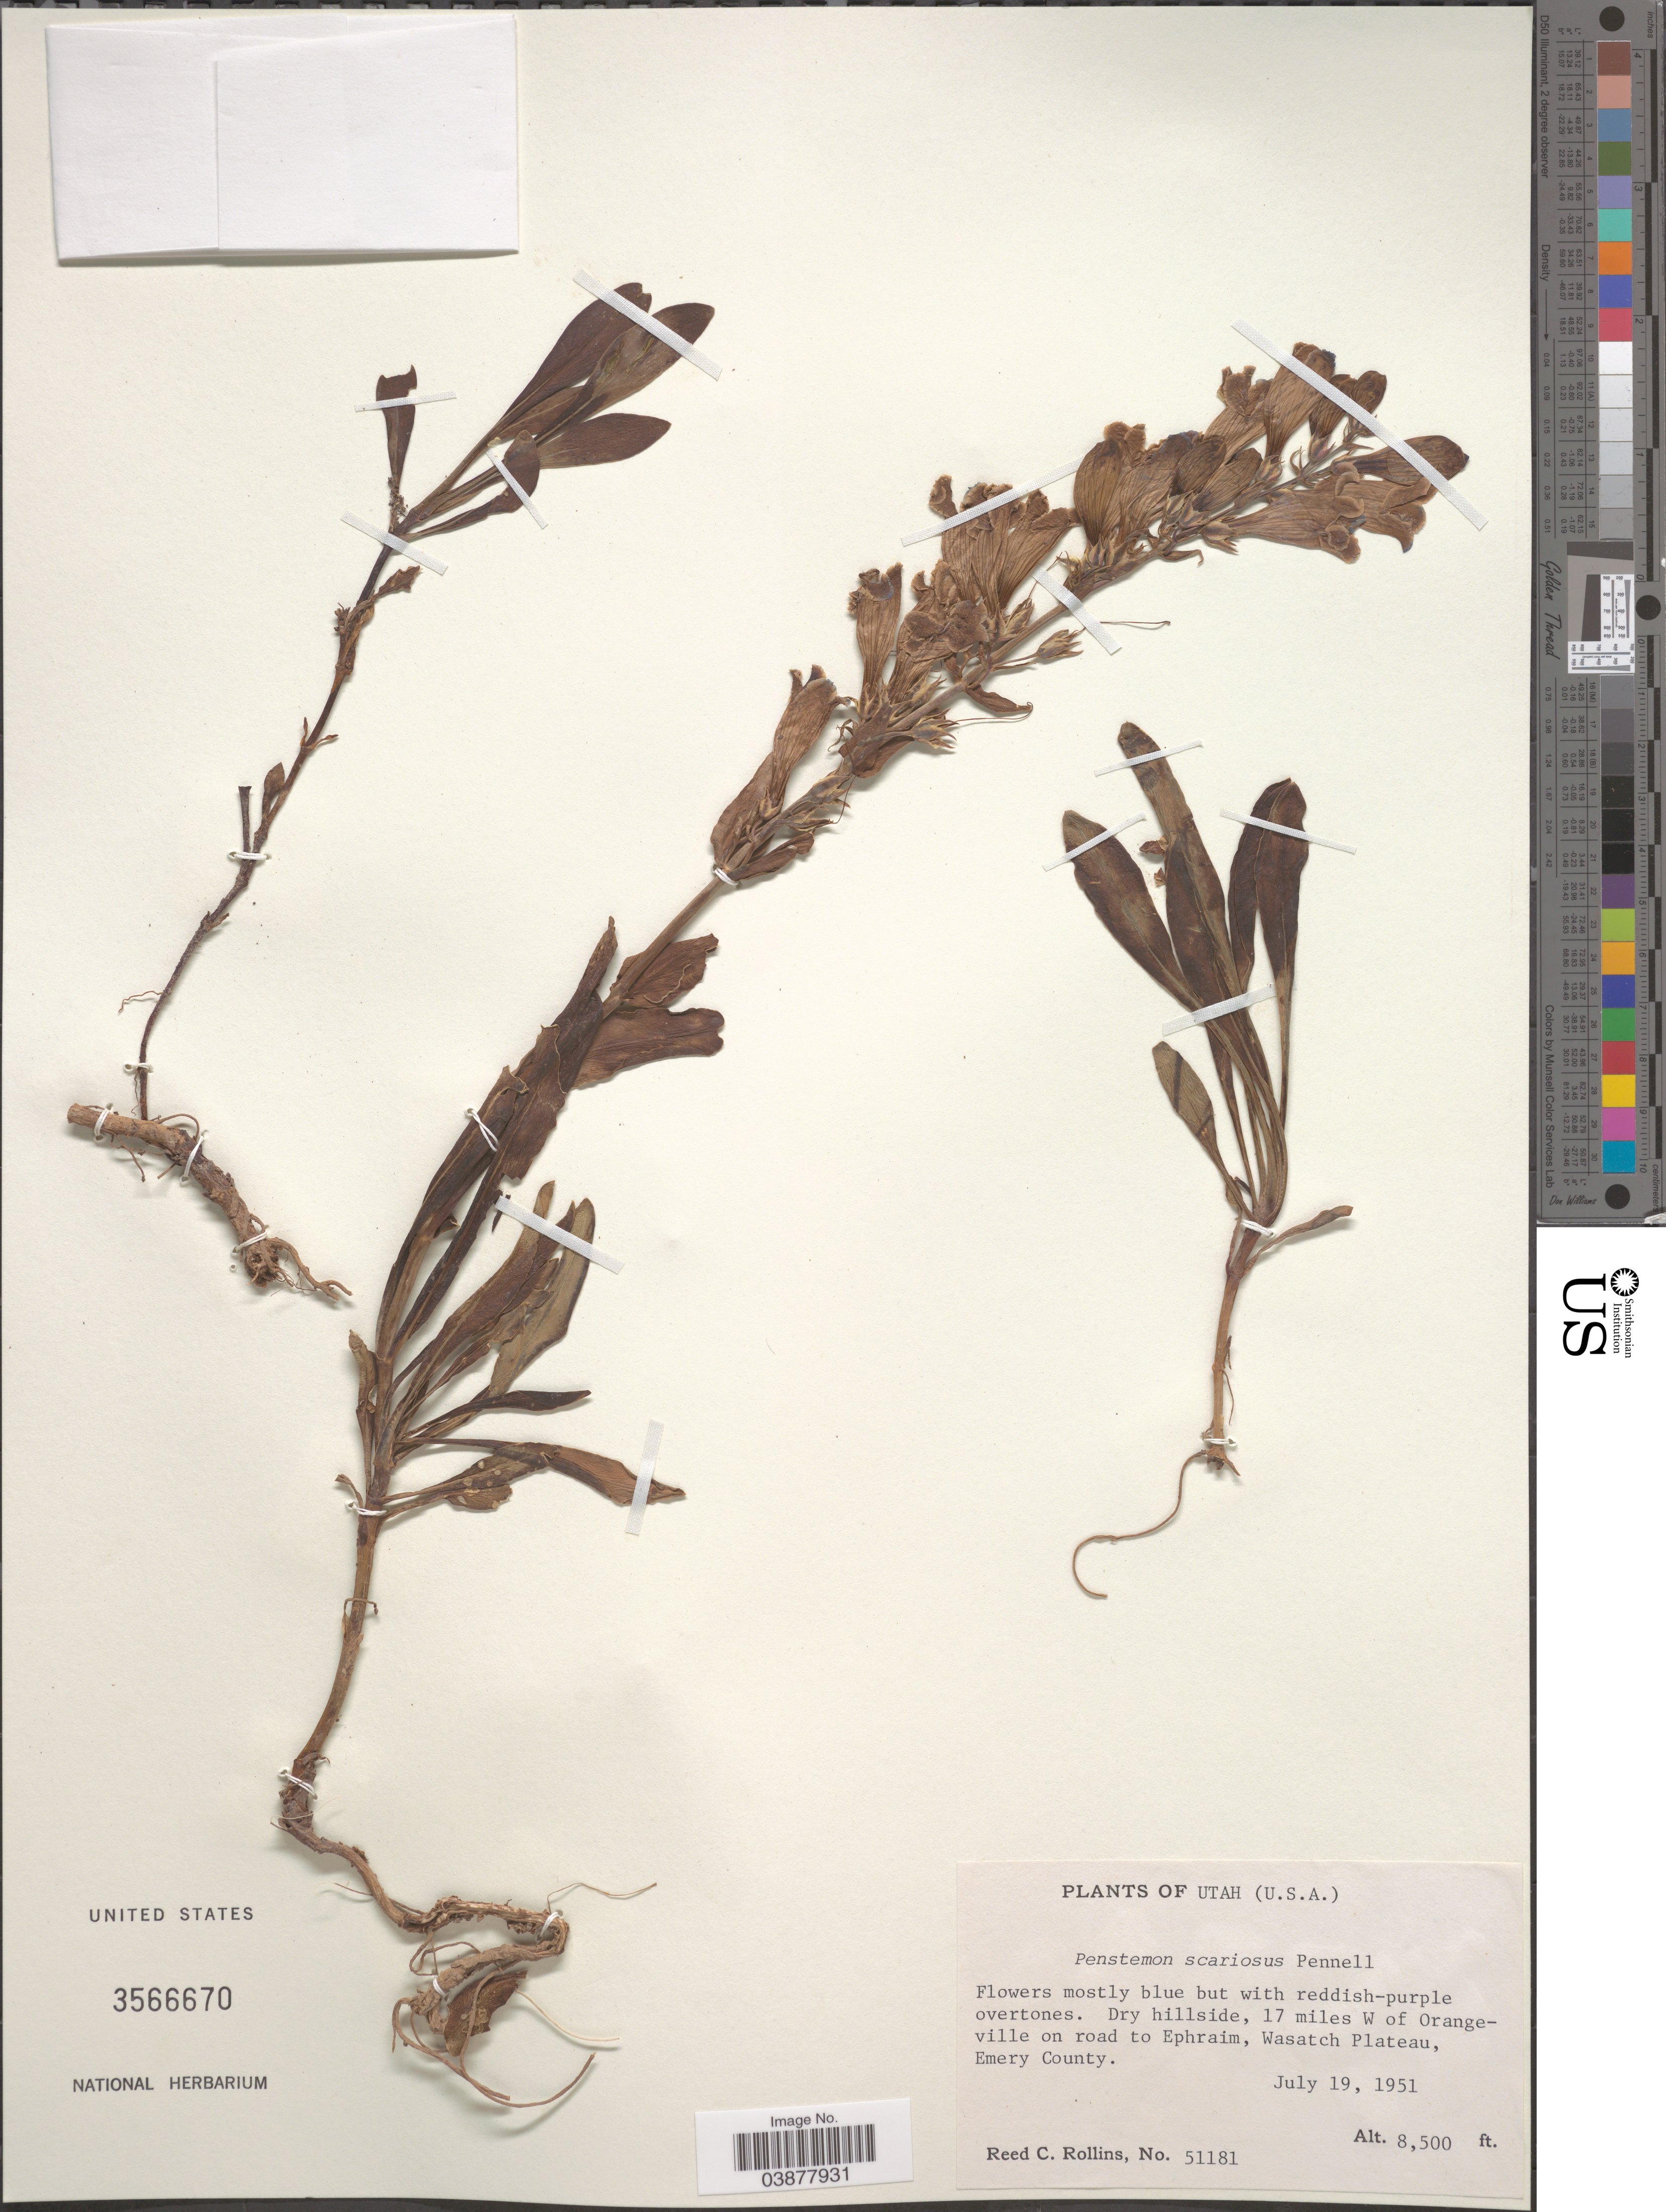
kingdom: Plantae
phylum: Tracheophyta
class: Magnoliopsida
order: Lamiales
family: Plantaginaceae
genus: Penstemon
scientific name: Penstemon scariosus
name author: Pennell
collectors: R. C. Rollins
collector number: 51181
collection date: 1951-07-19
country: United States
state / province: Utah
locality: Dry hillside, 17 miles W of Orangeville on road to Ephraim, Wasatch Plateau, Emery County.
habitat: dry hillside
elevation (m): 2591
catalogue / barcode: US 3566670